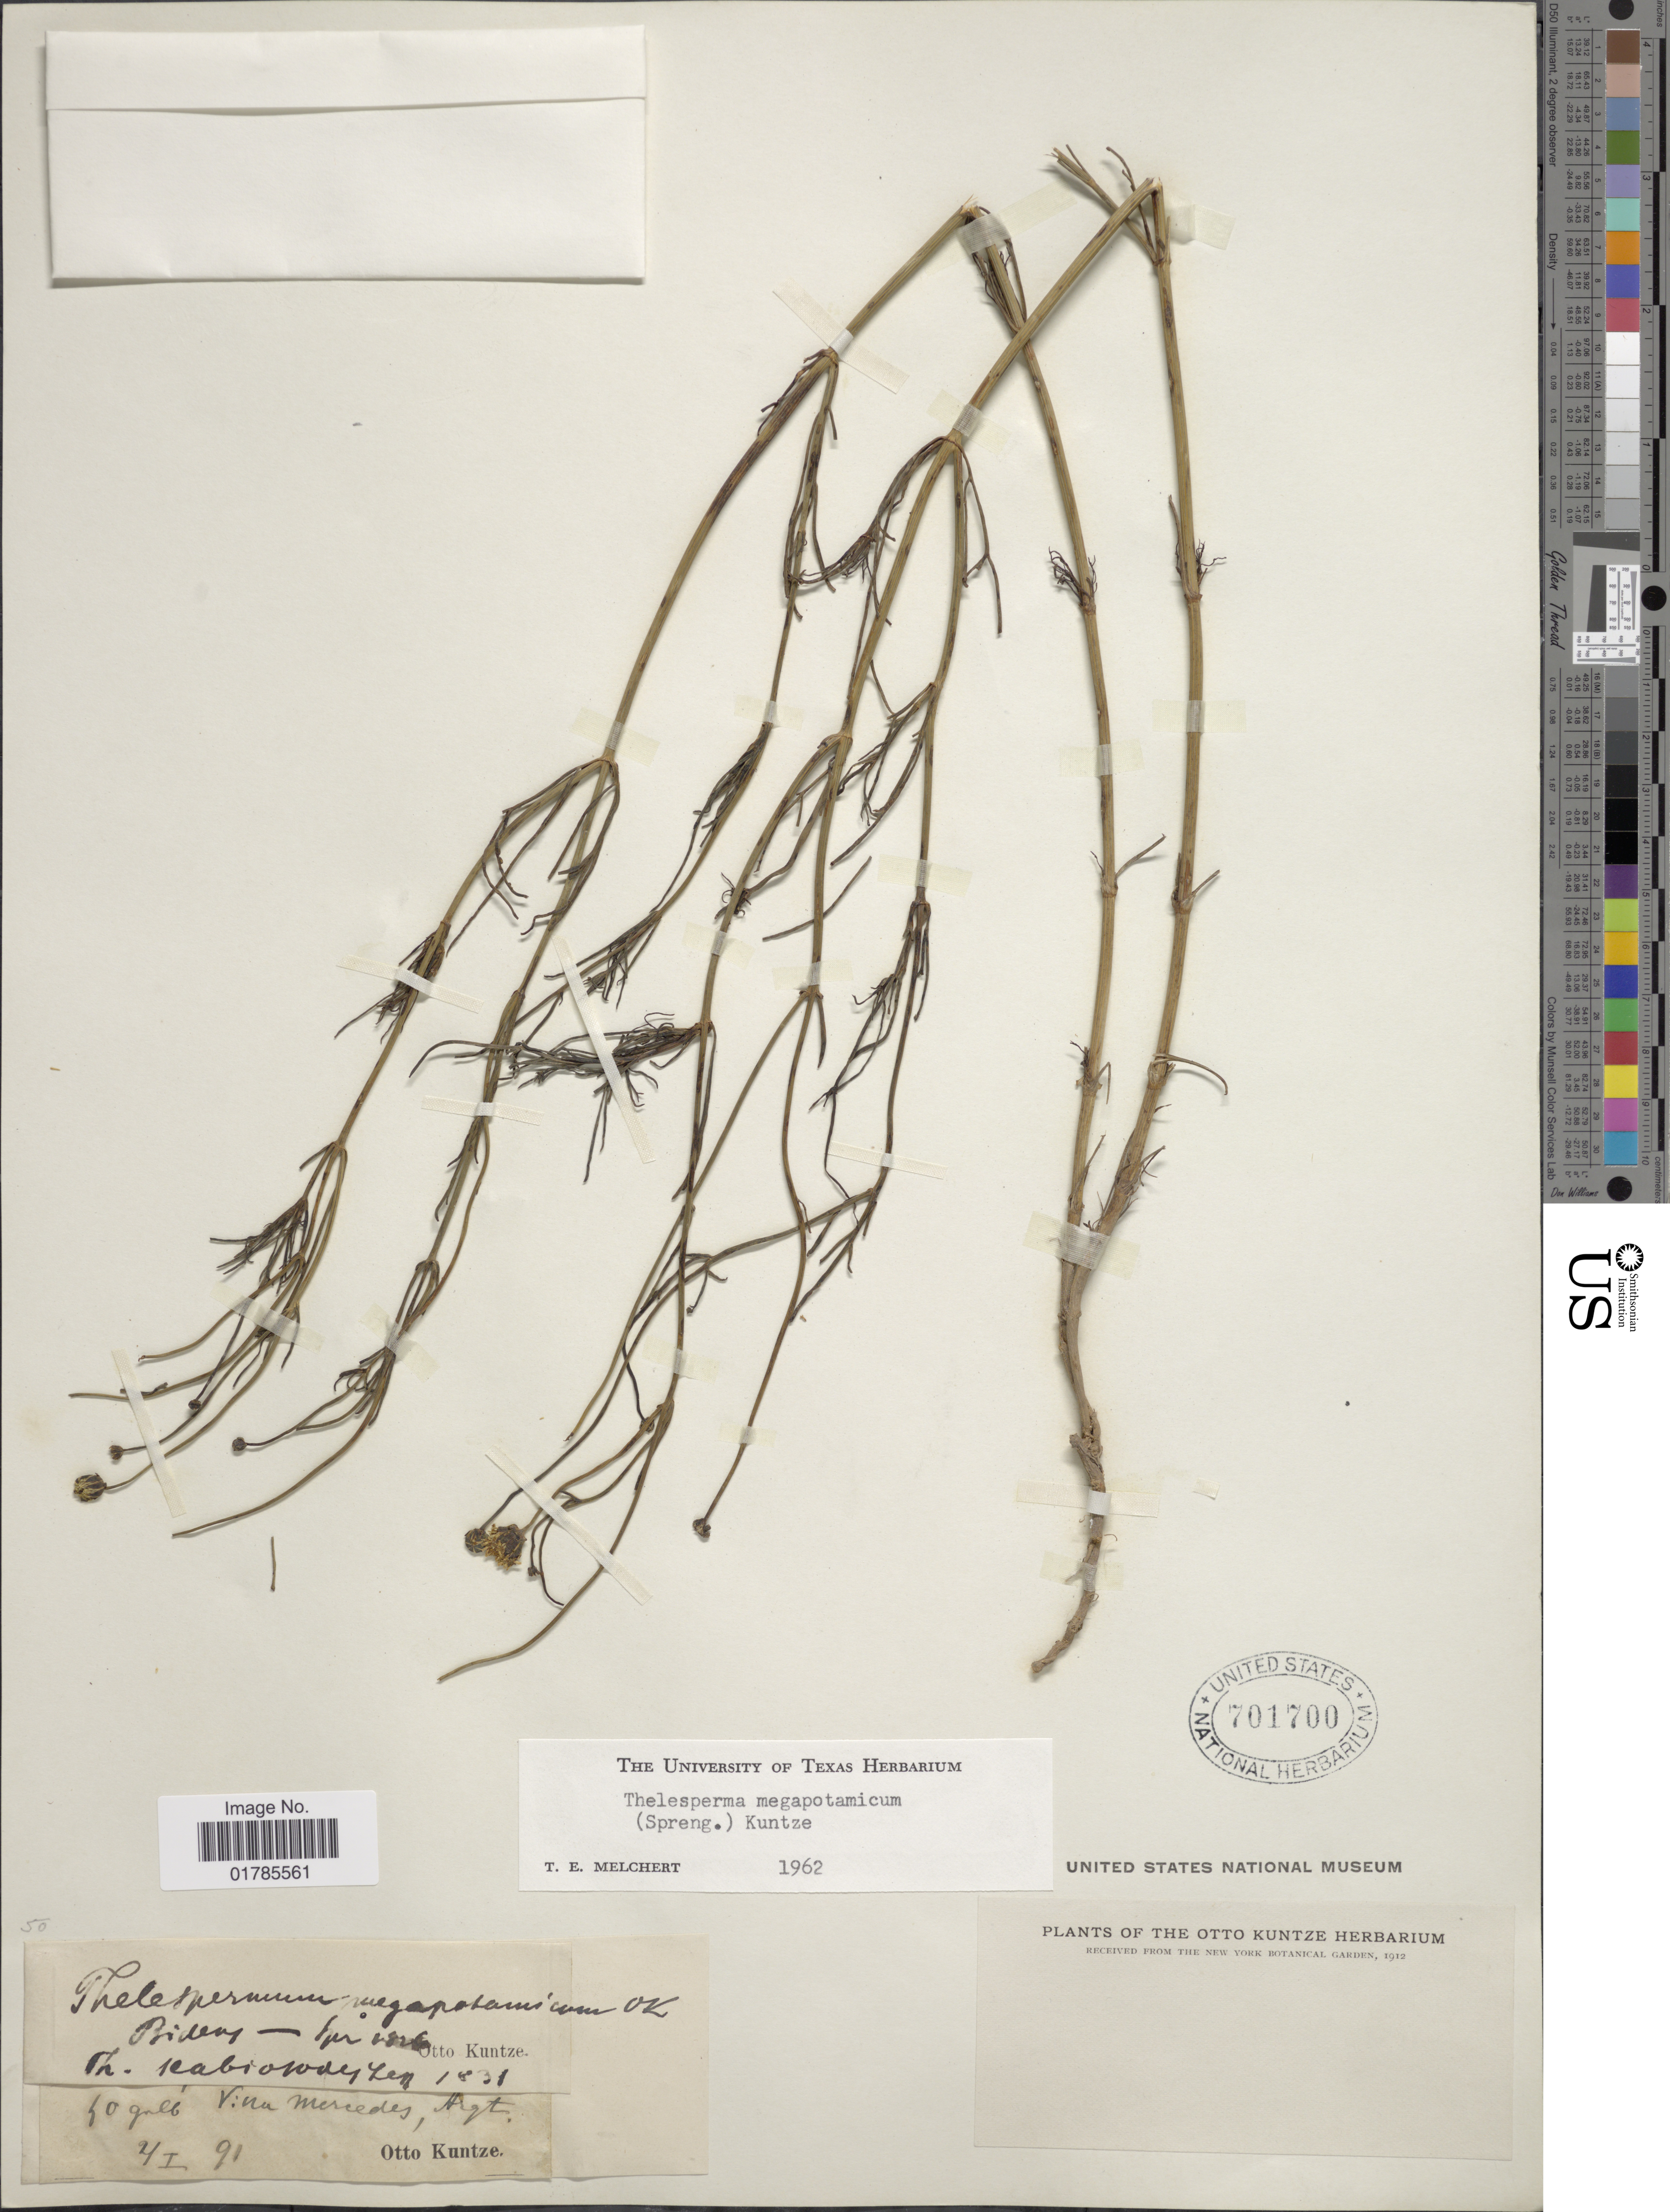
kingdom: Plantae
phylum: Tracheophyta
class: Magnoliopsida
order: Asterales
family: Asteraceae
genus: Thelesperma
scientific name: Thelesperma megapotamicum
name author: (Spreng.) Herter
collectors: C.E.O. Kuntze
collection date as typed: Transcribed d/m/y: 4/4/91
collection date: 1891-04-04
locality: Vna Mercedes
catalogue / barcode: US 701700